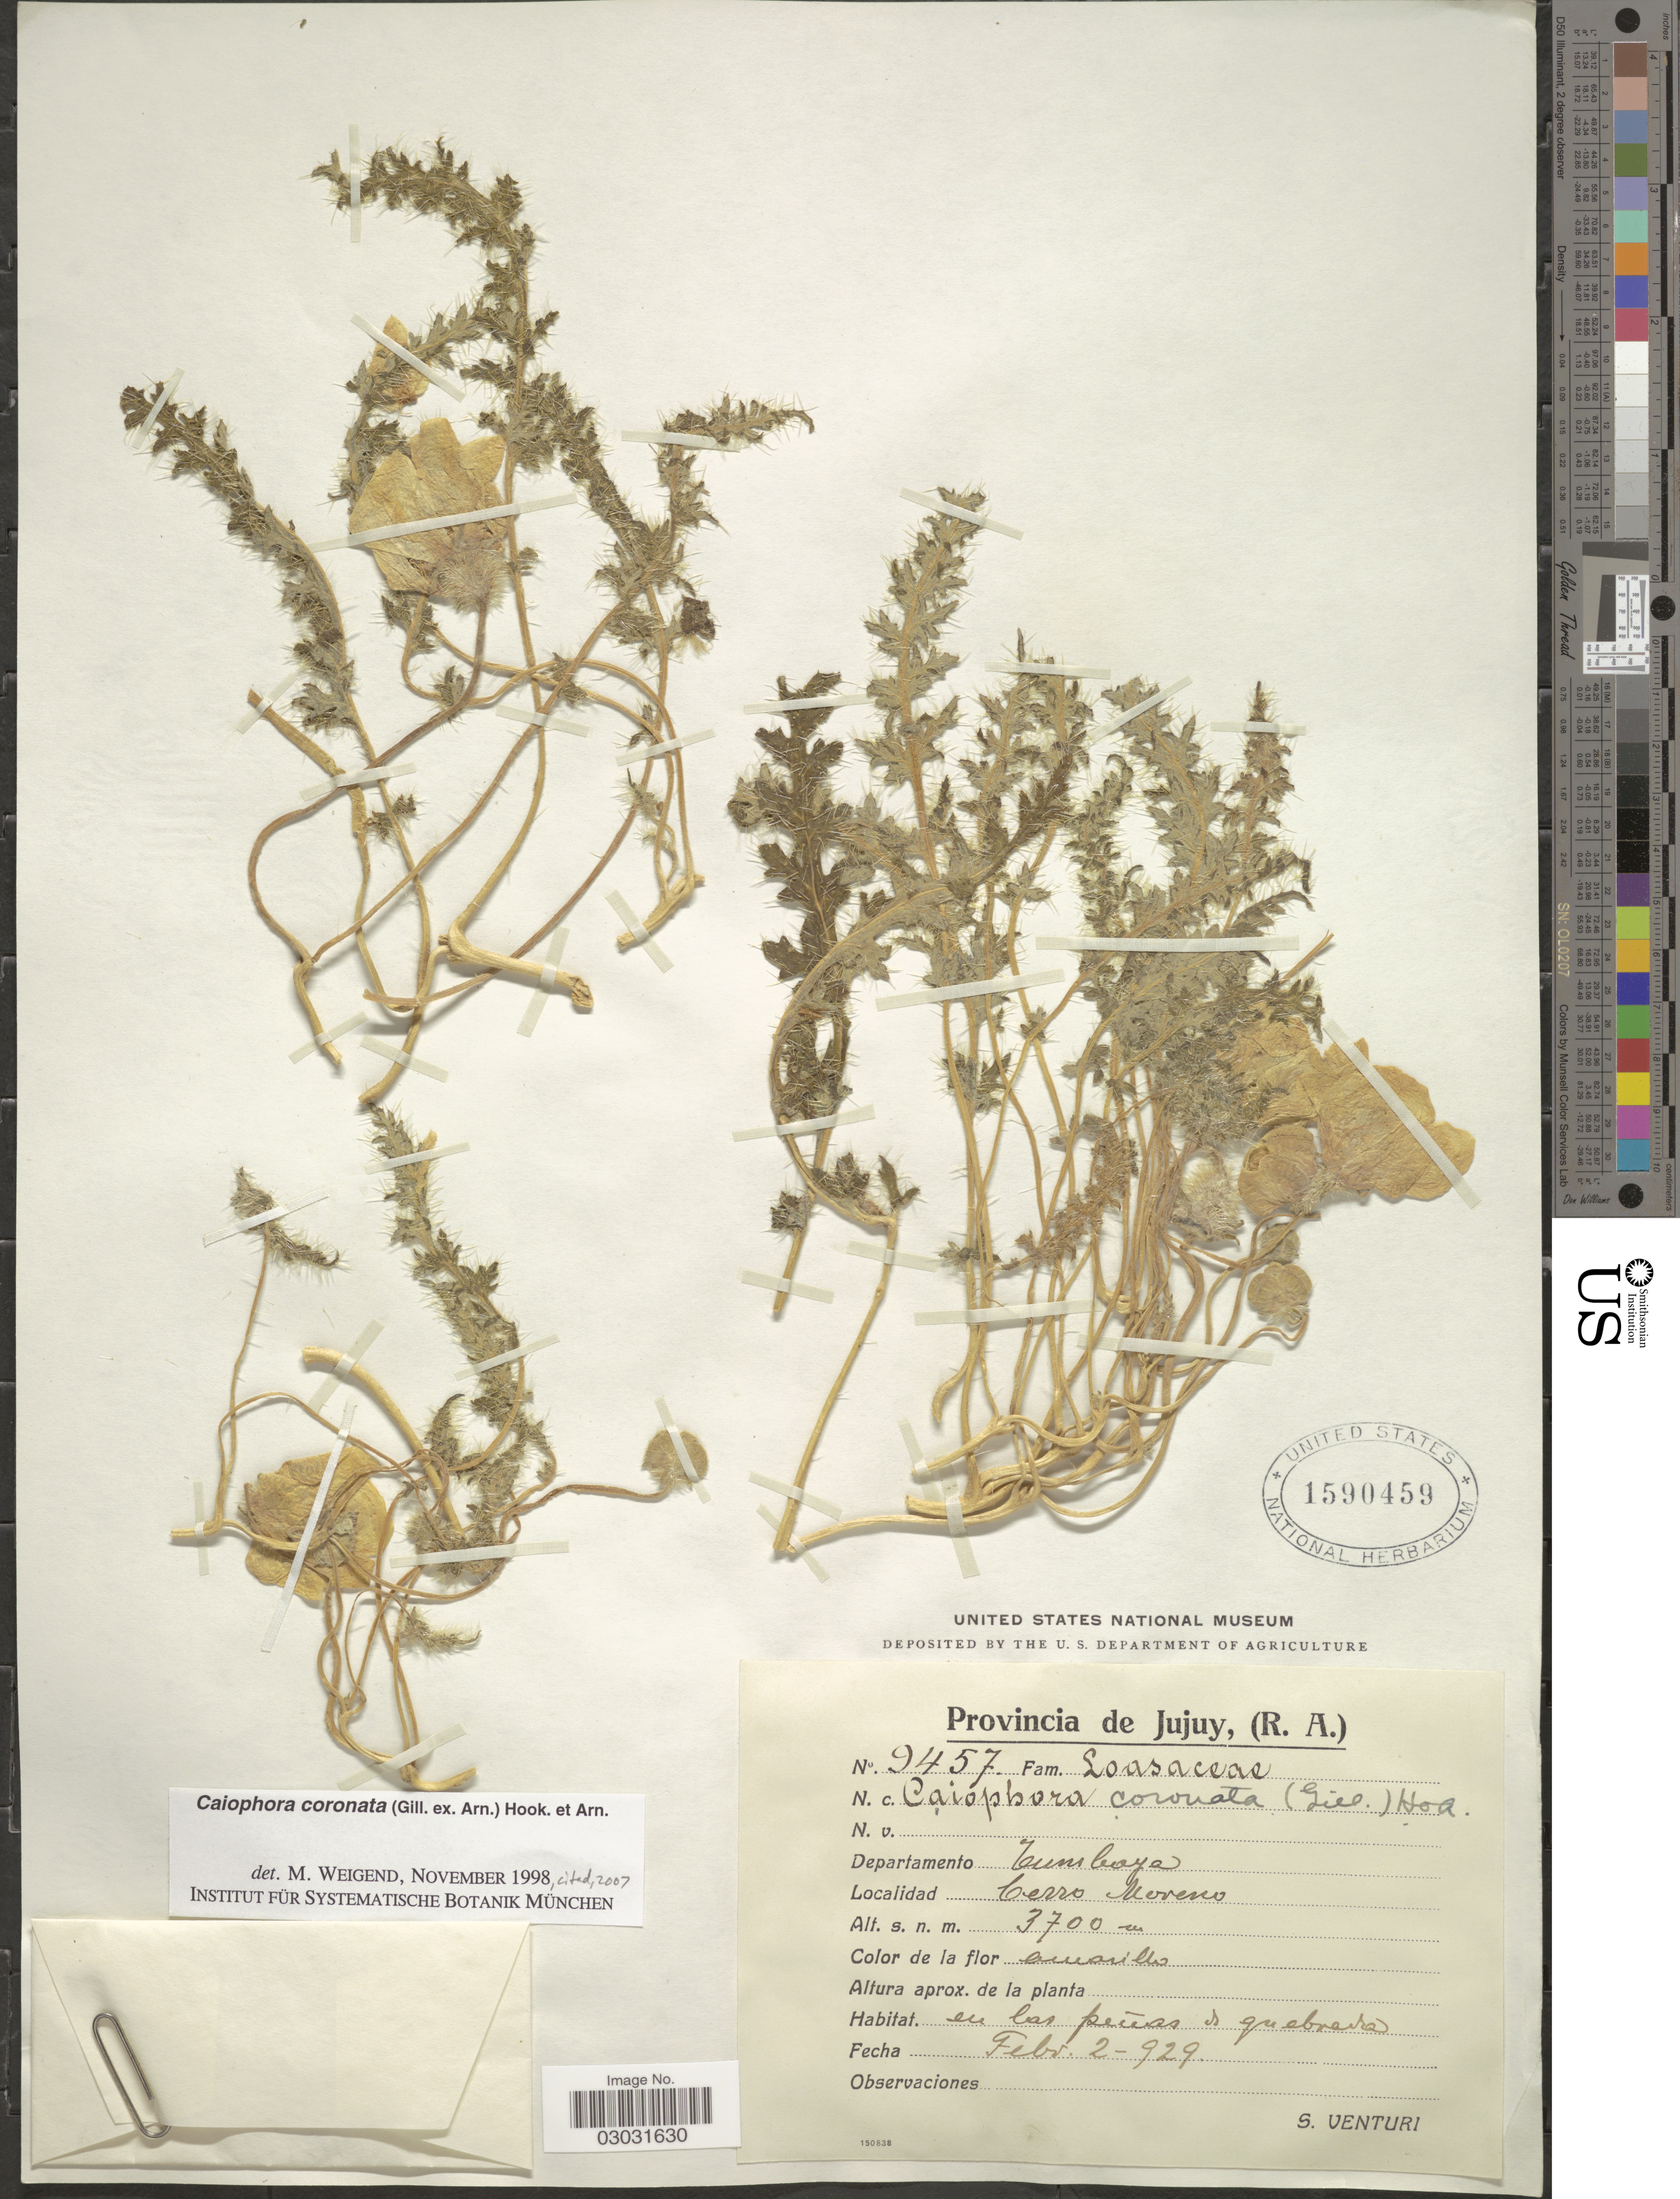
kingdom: Plantae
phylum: Tracheophyta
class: Magnoliopsida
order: Cornales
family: Loasaceae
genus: Caiophora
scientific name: Caiophora coronata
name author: (Gillies ex Arn.) Hook. & Arn.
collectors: S. Venturi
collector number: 9457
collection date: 1929-02-02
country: Argentina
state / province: Jujuy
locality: Departamento Tumbaya, Cerro Moreno.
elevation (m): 3700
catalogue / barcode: US 1590459